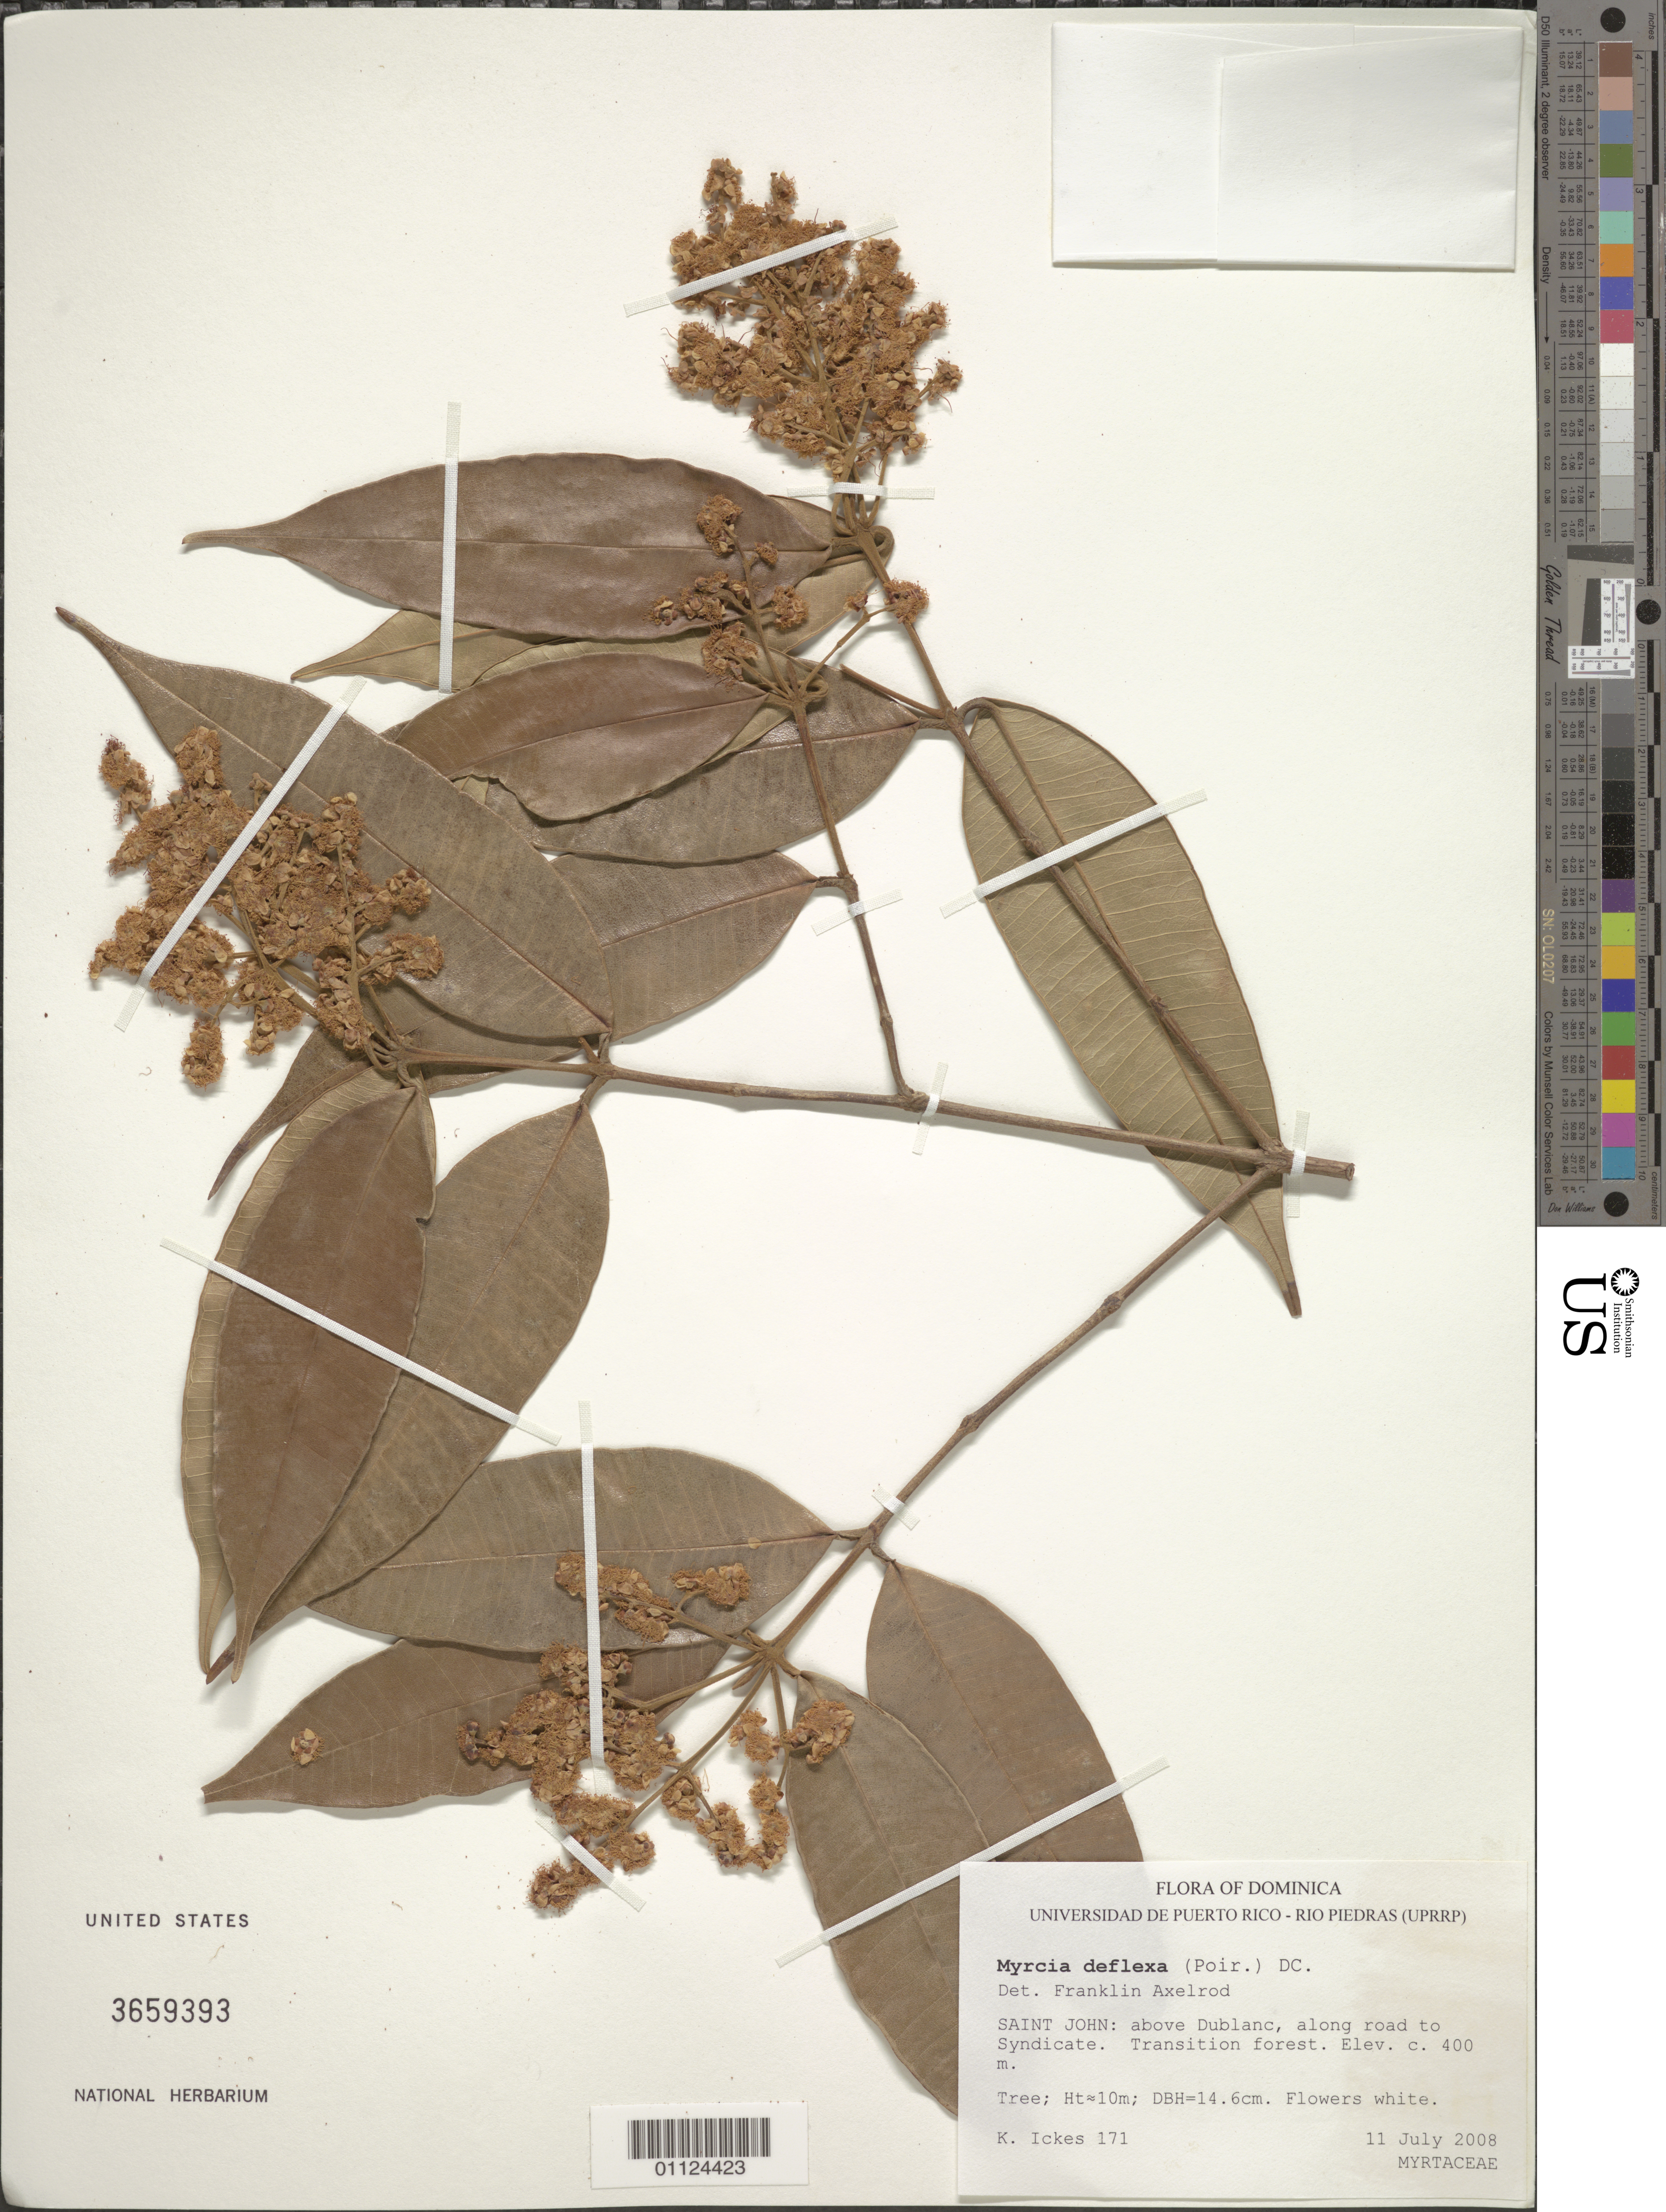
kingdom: Plantae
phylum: Tracheophyta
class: Magnoliopsida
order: Myrtales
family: Myrtaceae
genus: Myrcia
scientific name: Myrcia deflexa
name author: (Poir.) DC.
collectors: K. Ickes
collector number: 171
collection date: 2008-07-11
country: Dominica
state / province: St. John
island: Windward Is.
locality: Dublanc, along road to Syndicate.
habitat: Transition forest.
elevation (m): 400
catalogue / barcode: US 3659393